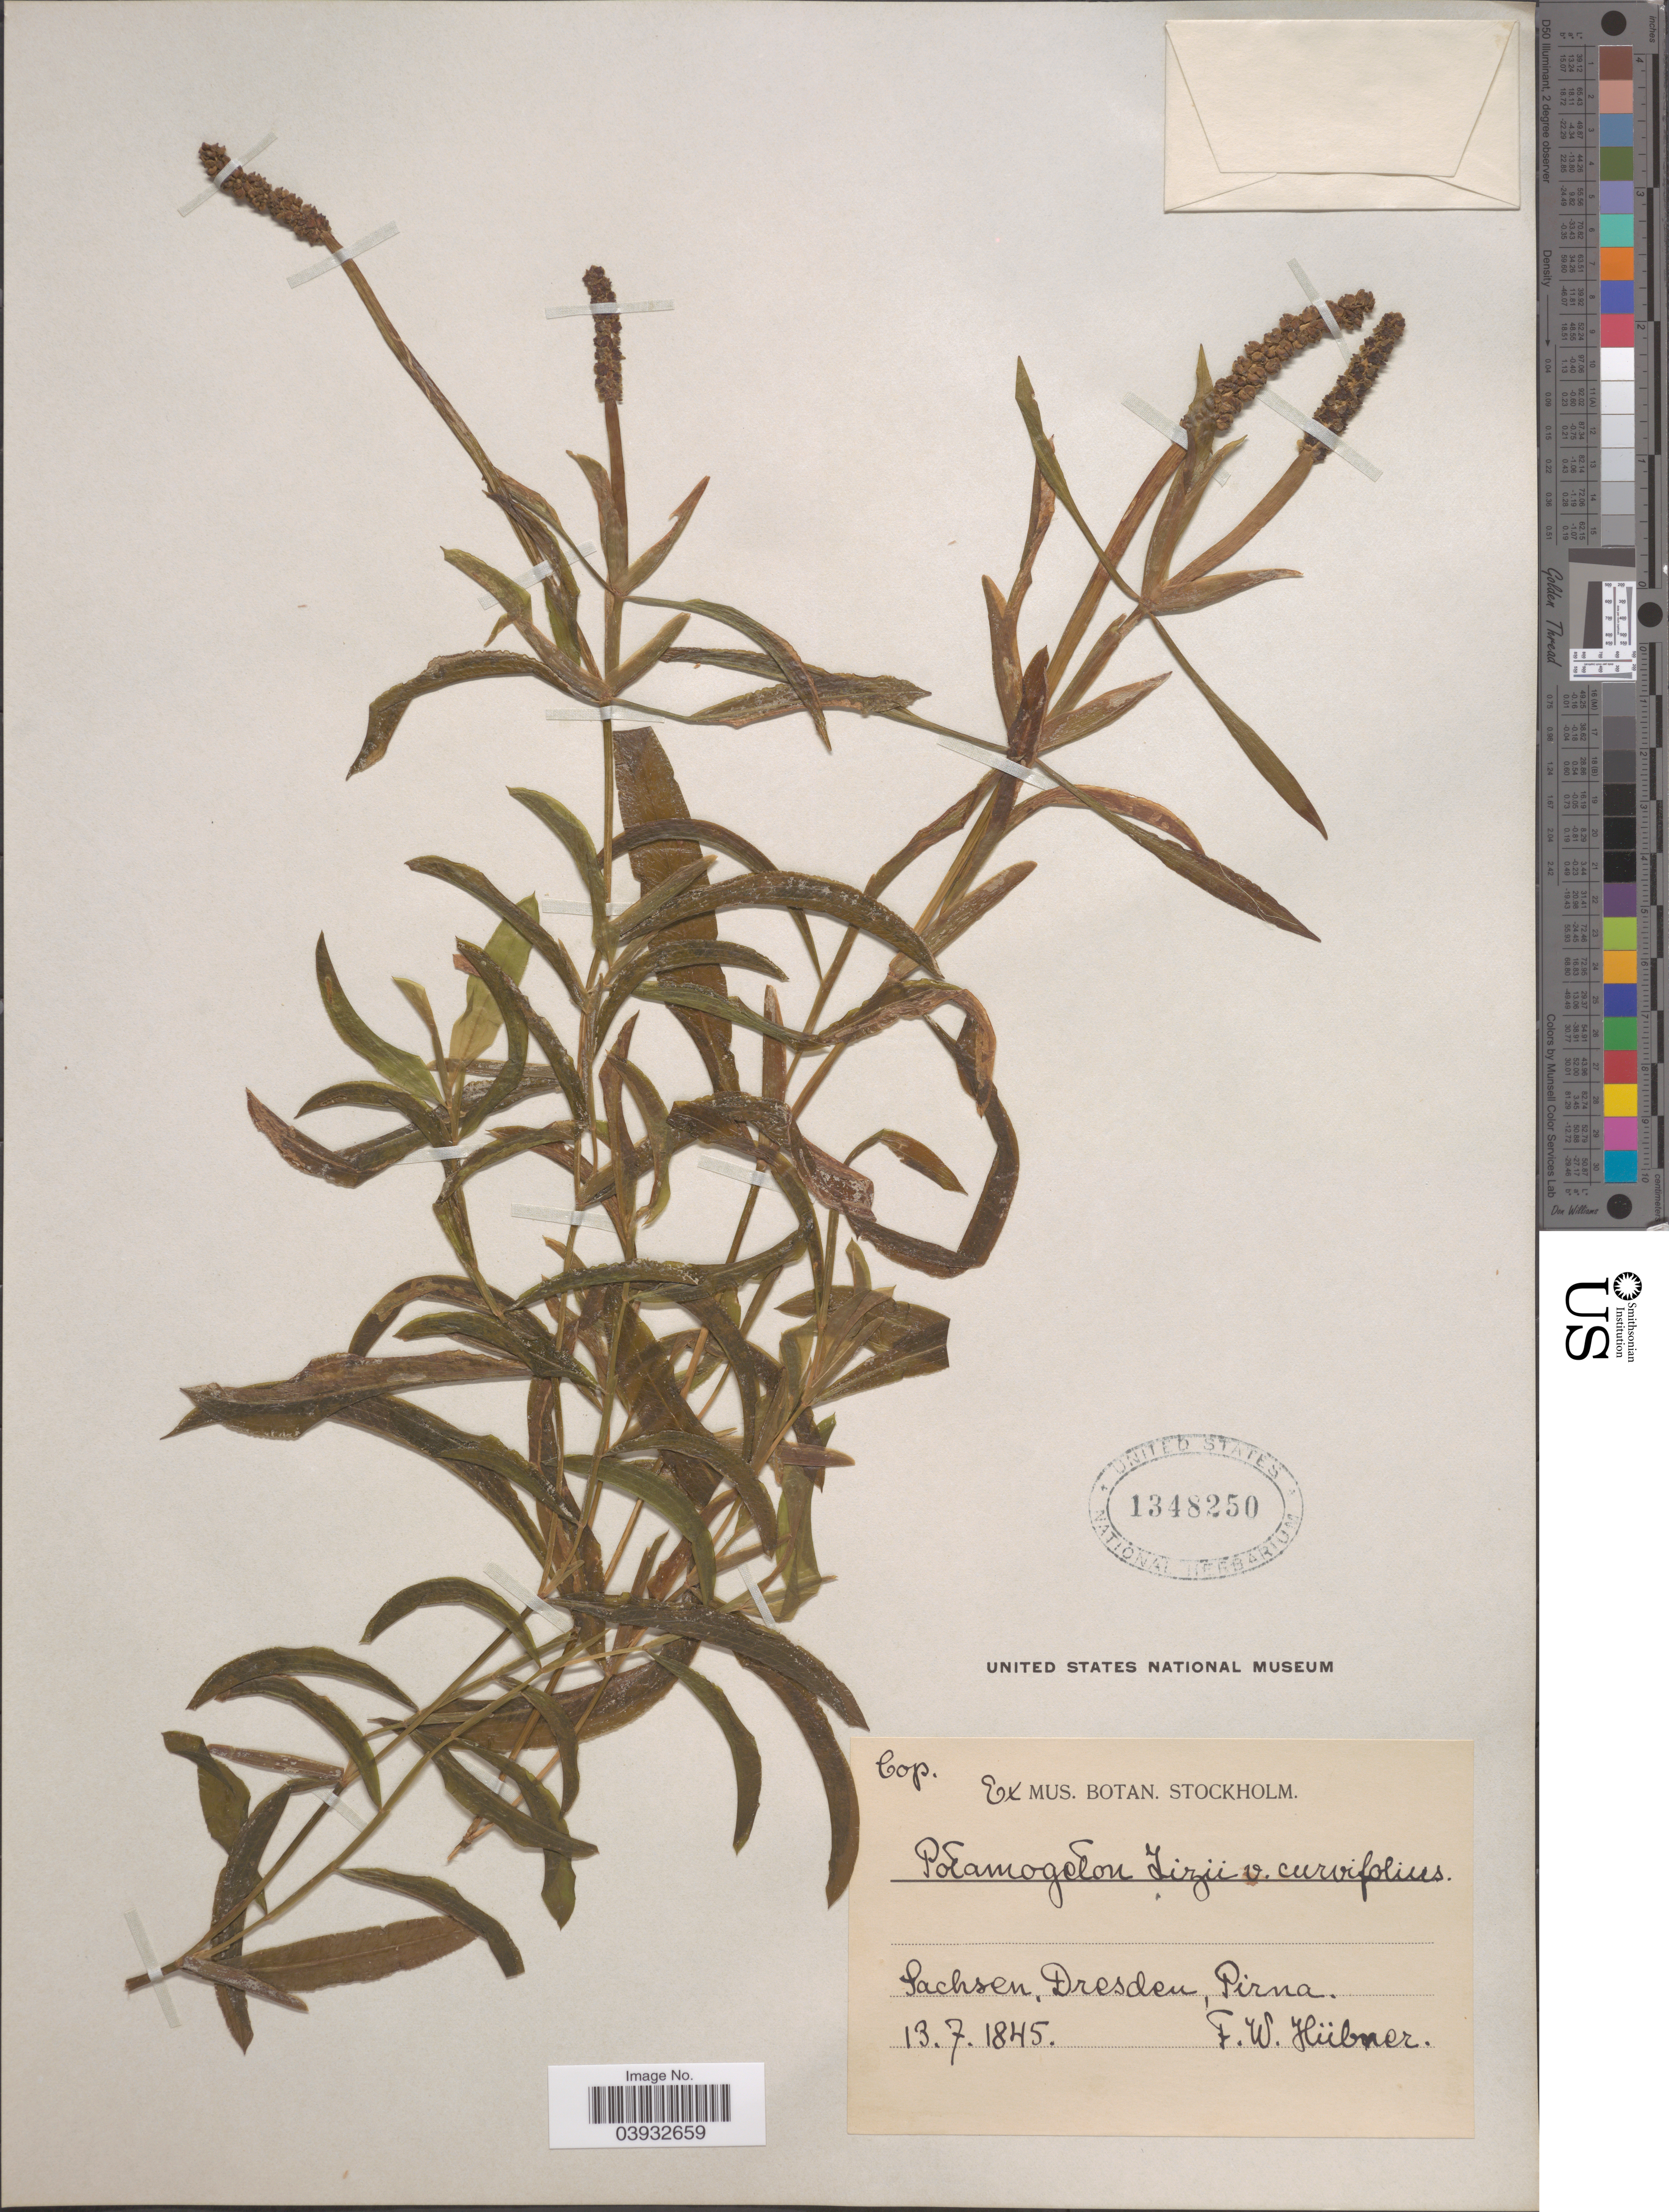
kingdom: Plantae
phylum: Tracheophyta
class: Liliopsida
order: Alismatales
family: Potamogetonaceae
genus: Potamogeton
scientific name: Potamogeton zizii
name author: Mert. & W.D.J. Koch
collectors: F. Hübner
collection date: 1845-07-13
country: Germany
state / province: Sachsen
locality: Dresden, Pirna.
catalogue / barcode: US 1348250